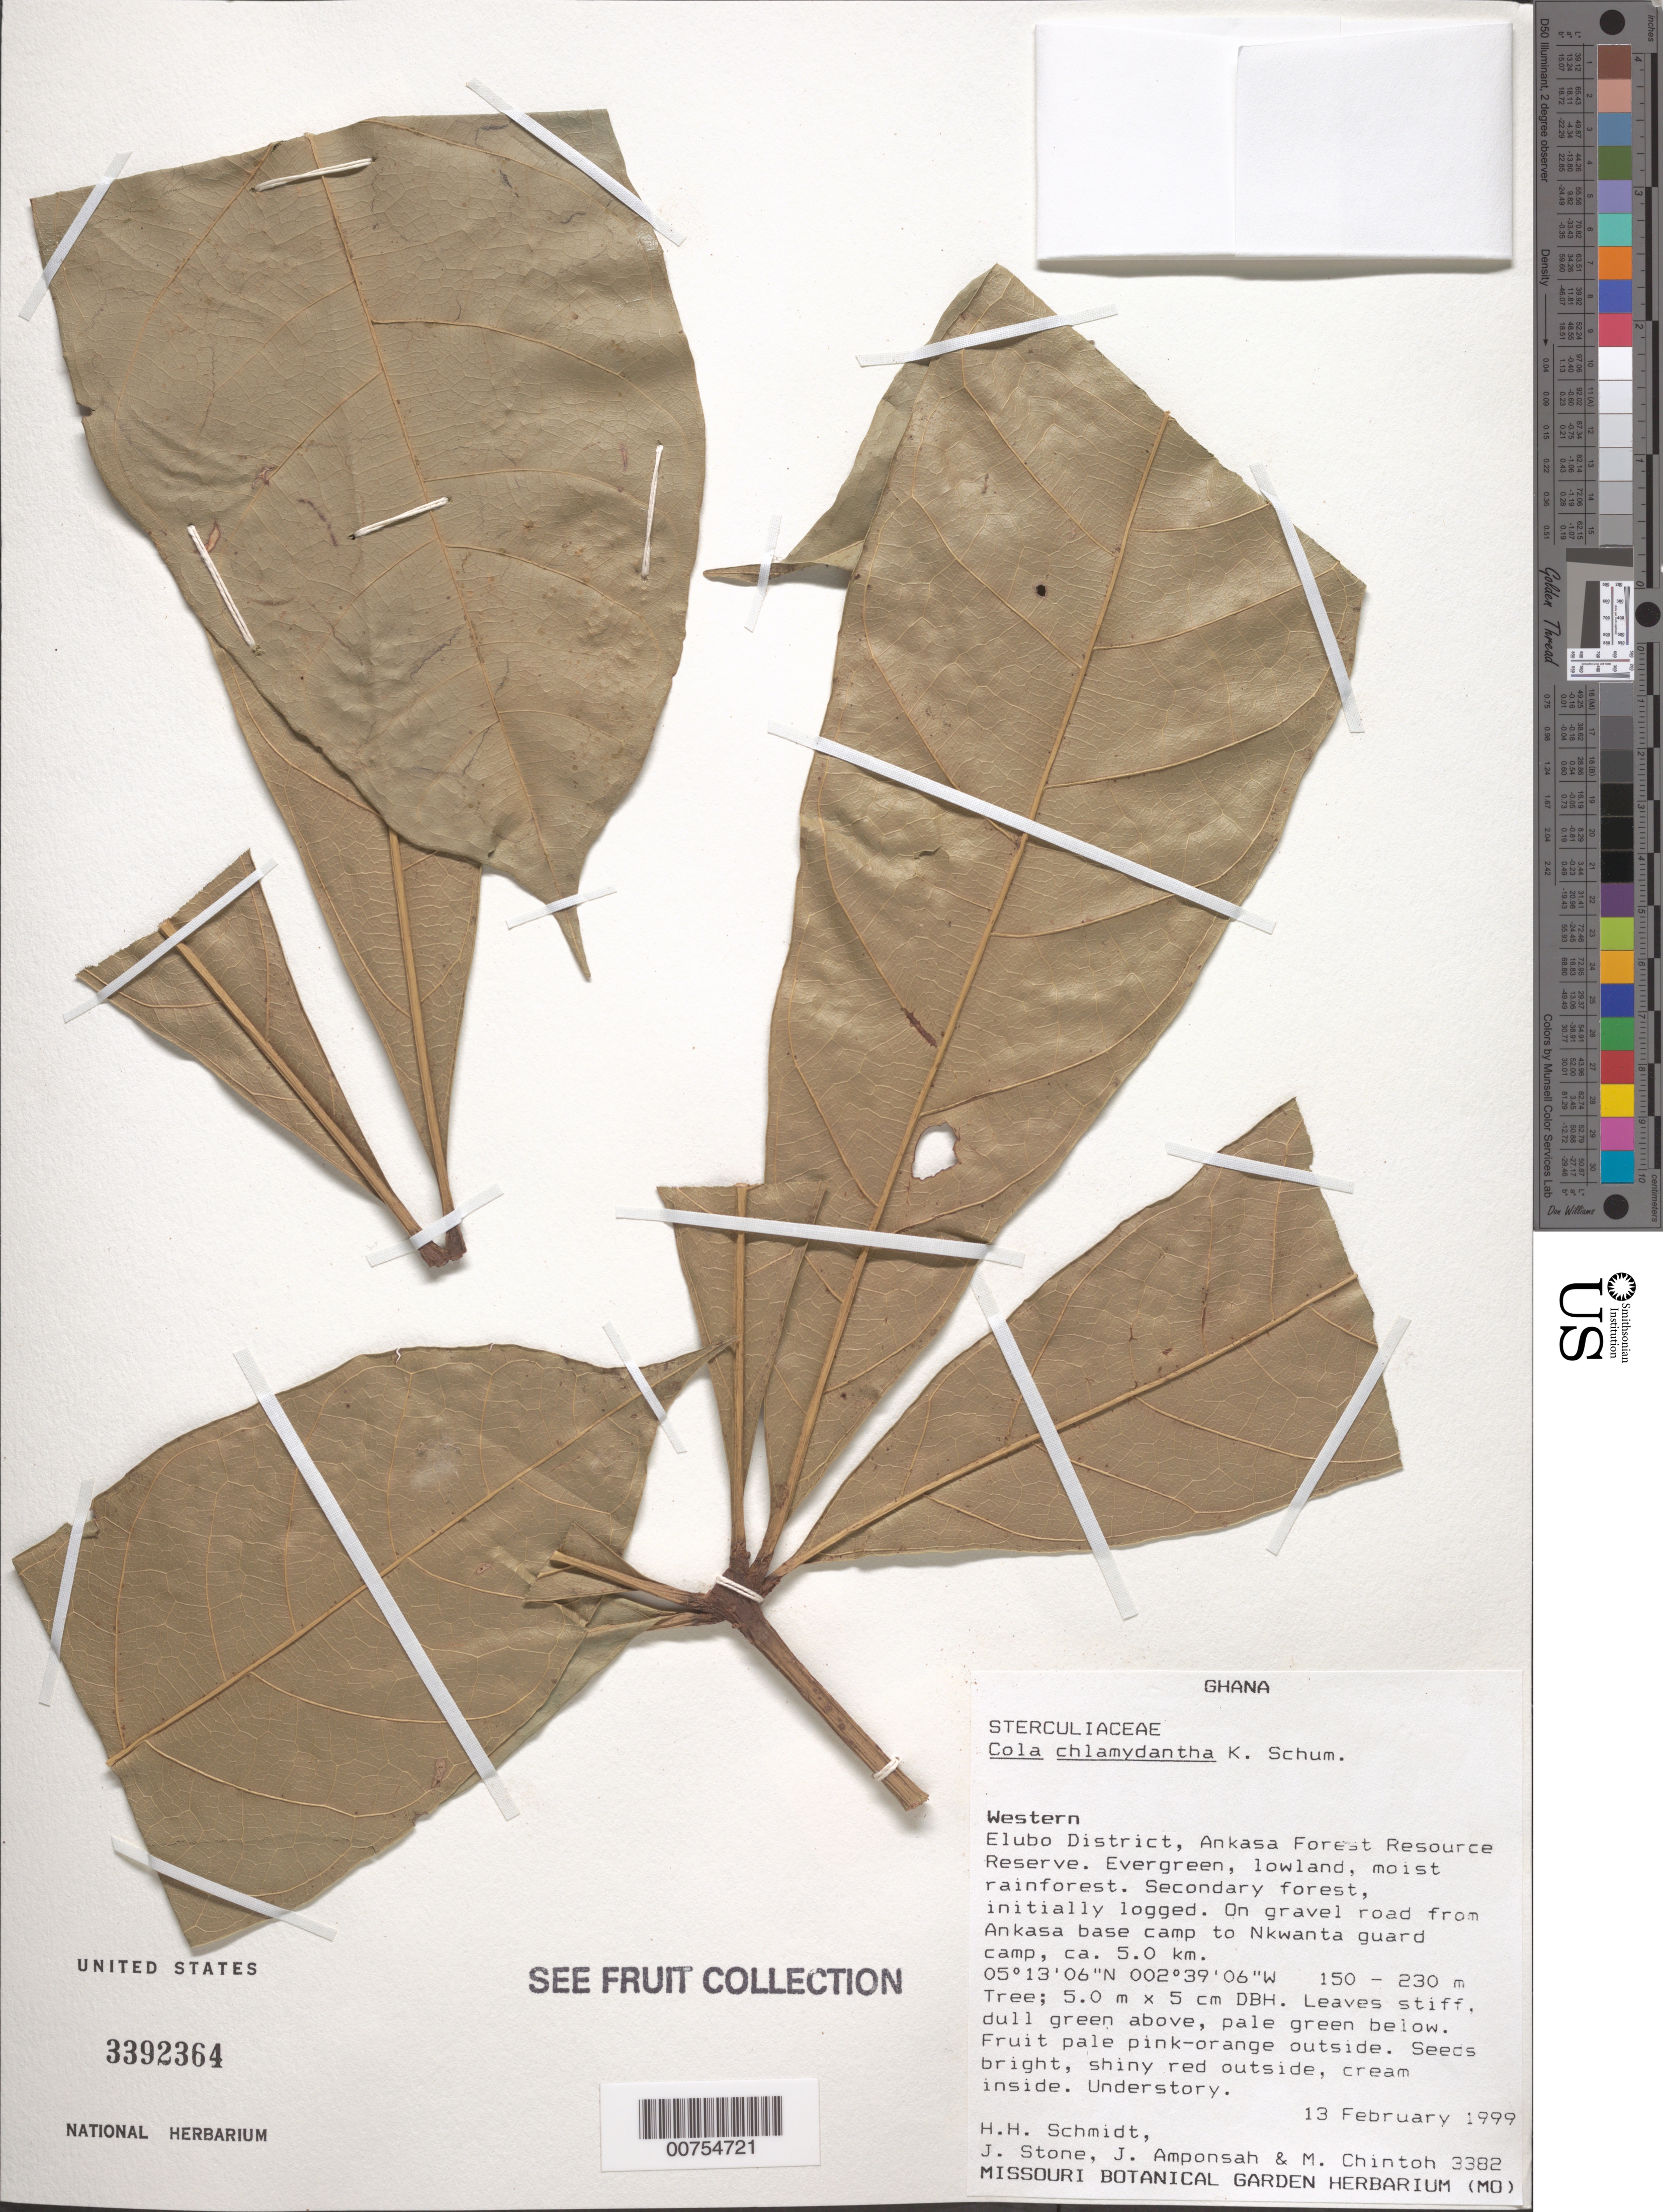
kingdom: Plantae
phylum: Tracheophyta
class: Magnoliopsida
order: Malvales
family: Malvaceae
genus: Cola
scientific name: Cola chlamydantha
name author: K. Schum.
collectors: Schmidt, H. H. (Determiner), Stillman, E. (Determiner), J. Stone, J. Amponsah & M. Chintoh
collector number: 3382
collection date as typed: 13 Feb 1999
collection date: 1999-02-13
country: Ghana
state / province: Western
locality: Elubo District, Ankasa Forest Resource Reserve. On gravel road from Ankasa base camp to Nkwanta guard camp, ca. 5.0 km.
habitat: Evergreen, lowland, moist rainforest. Secondary forest, initially logged.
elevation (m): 150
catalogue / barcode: US 3392364